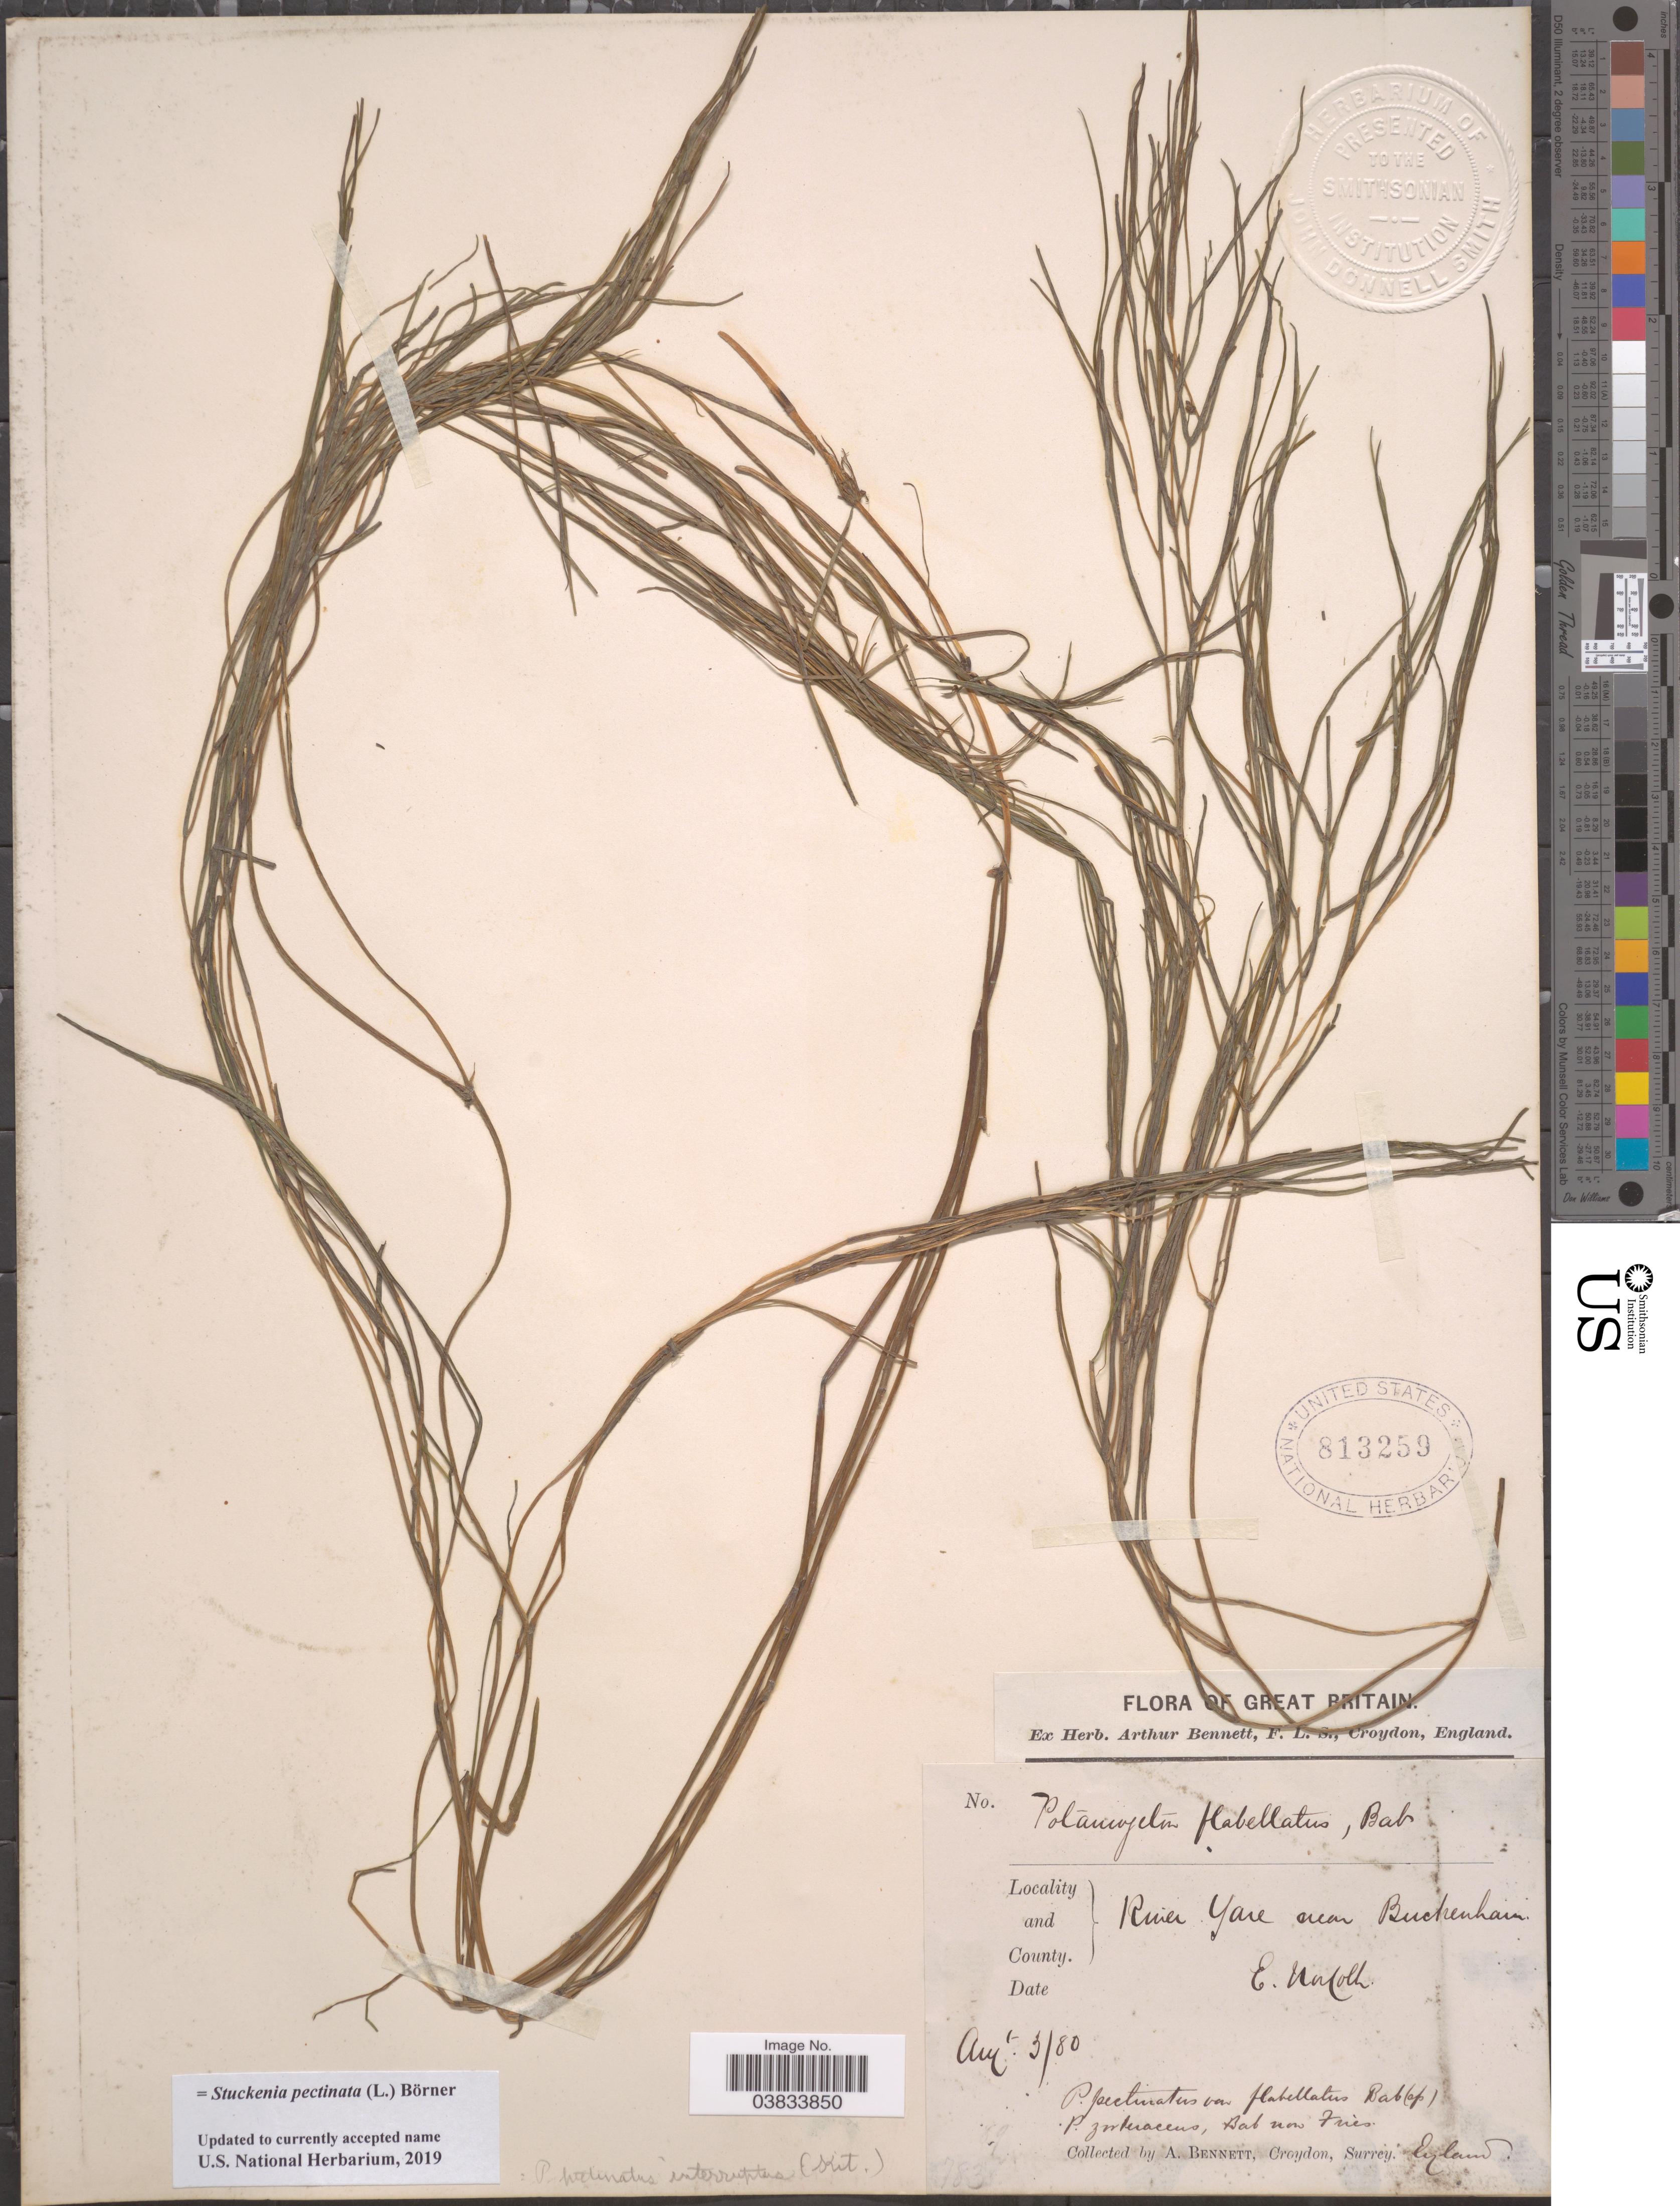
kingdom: Plantae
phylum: Tracheophyta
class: Liliopsida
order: Alismatales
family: Potamogetonaceae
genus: Stuckenia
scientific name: Stuckenia pectinata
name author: (L.) Börner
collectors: A. Bennett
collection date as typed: Transcribed d/m/y: 3/8/80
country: United Kingdom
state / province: England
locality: Great Britain. River Yare area Buckenham. E. Norfolk.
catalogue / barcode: US 813259